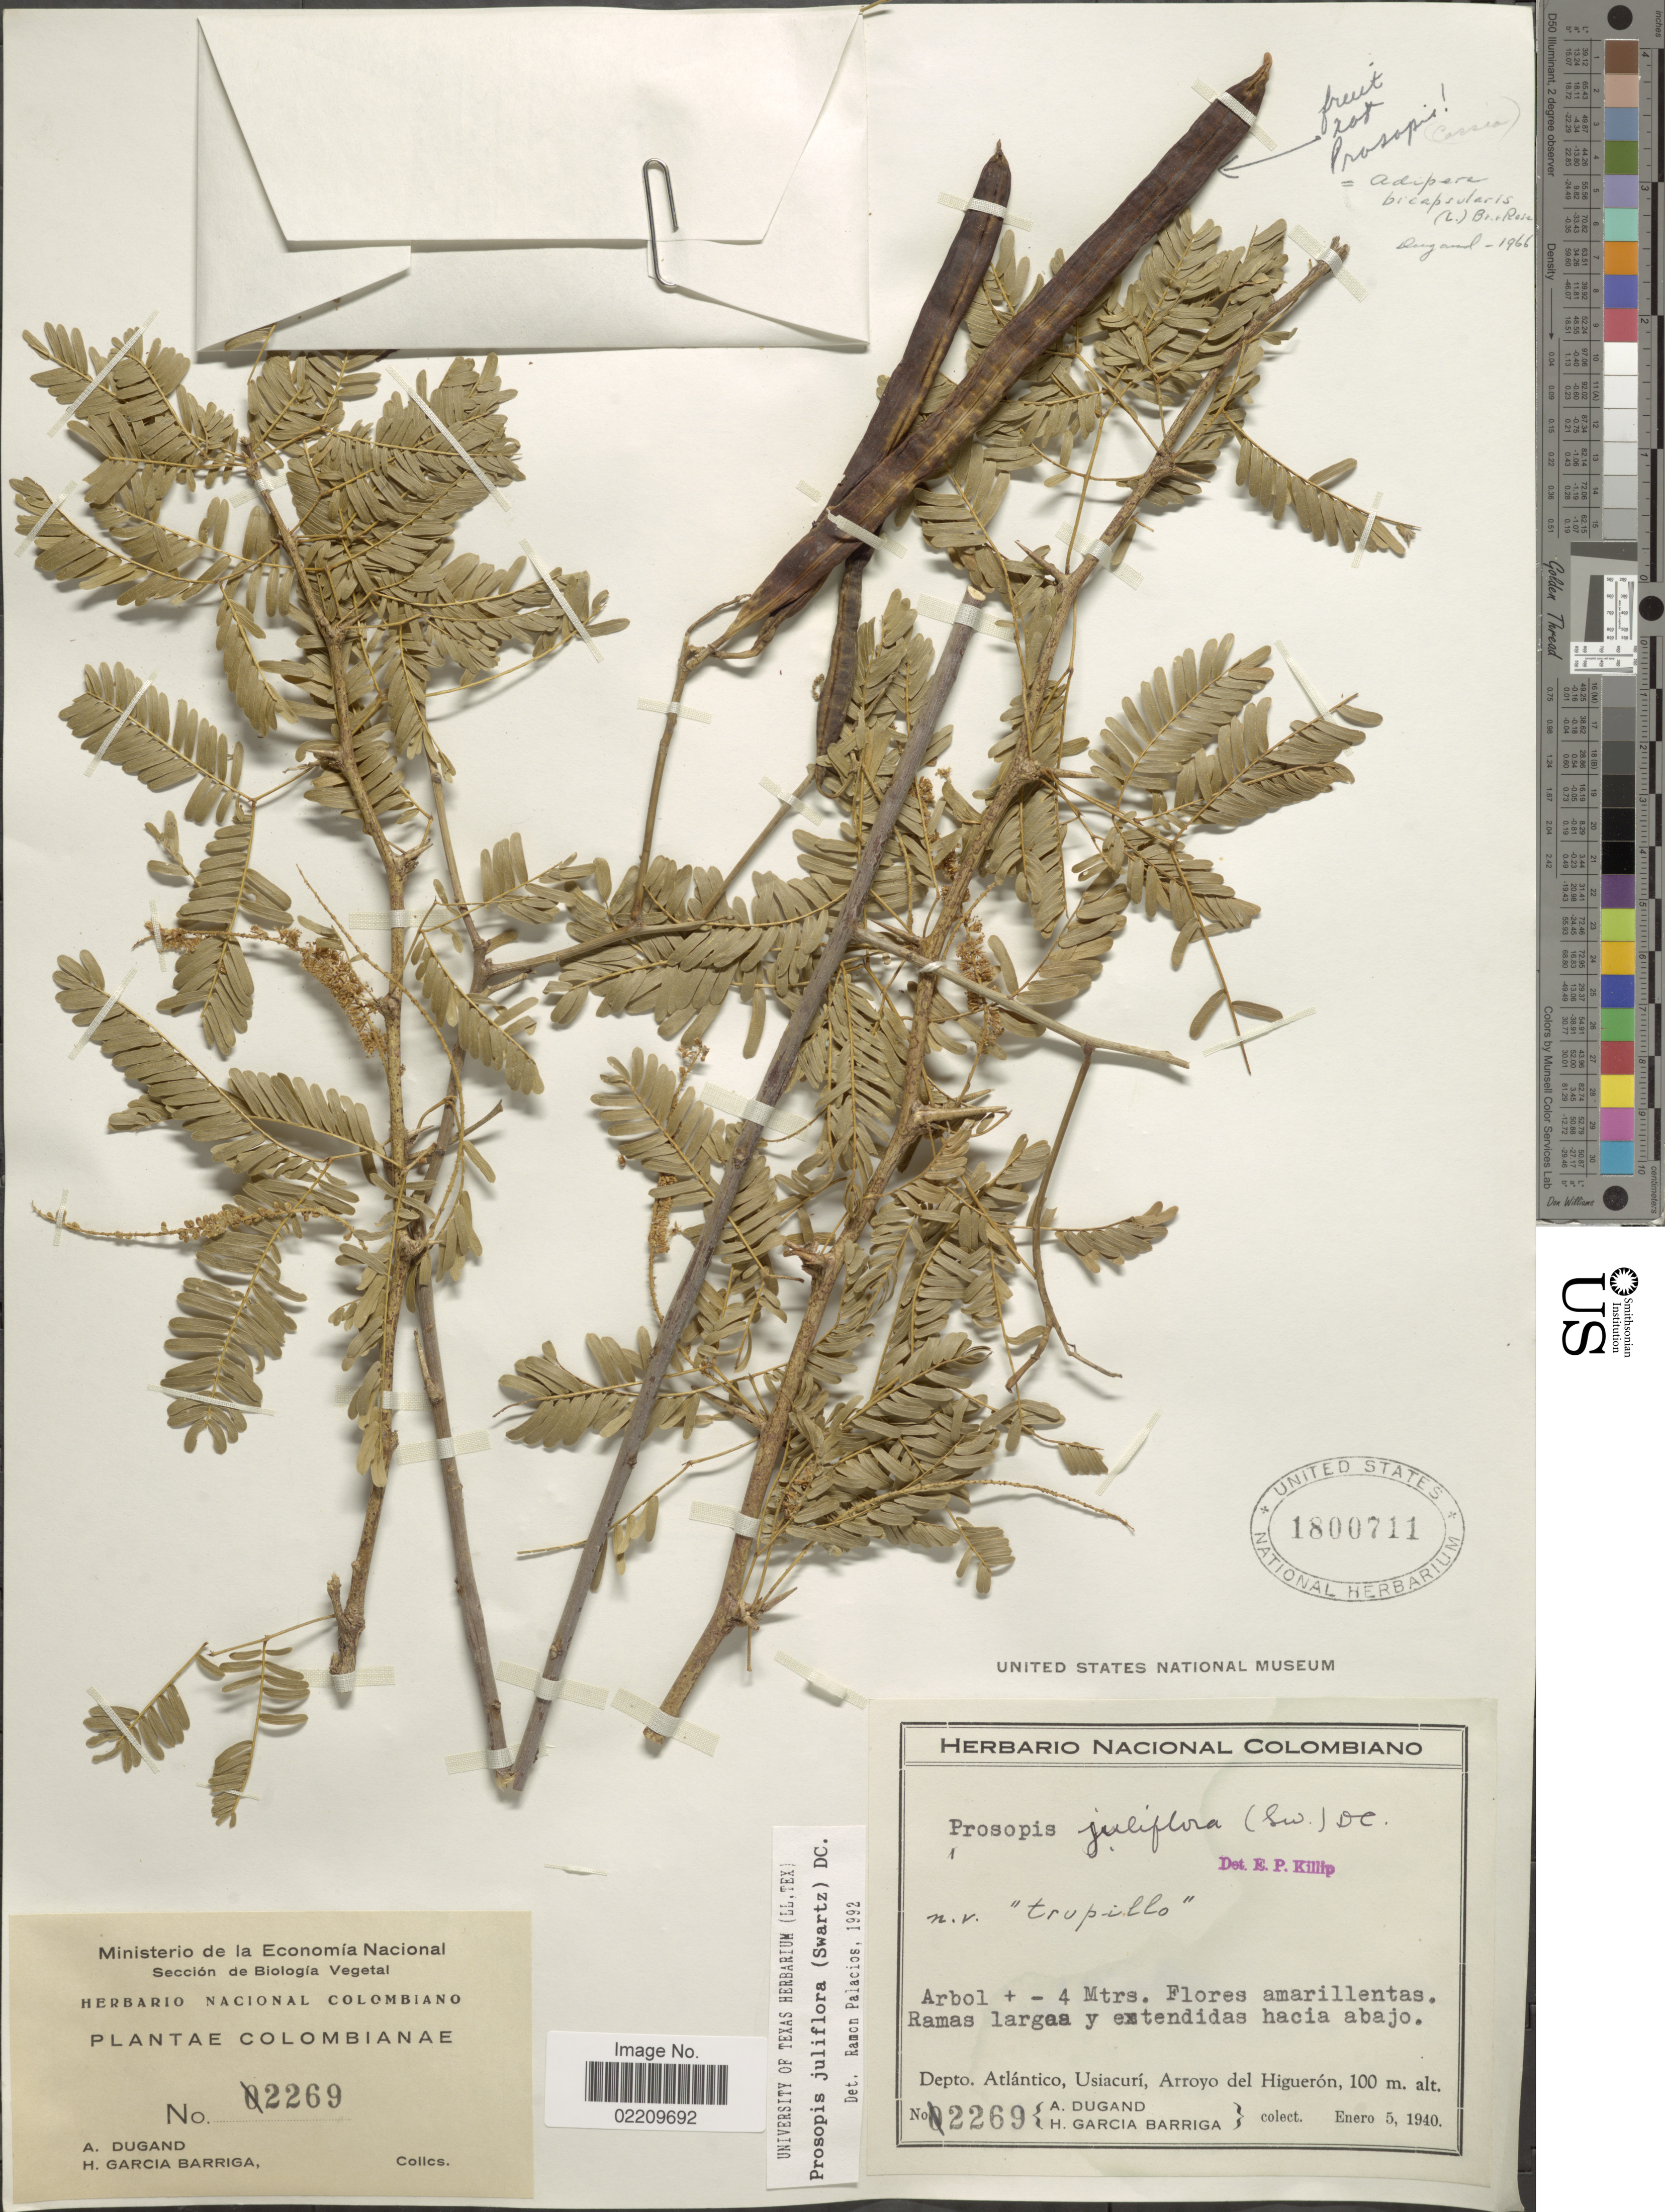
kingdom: Plantae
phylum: Tracheophyta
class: Magnoliopsida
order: Fabales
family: Fabaceae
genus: Neltuma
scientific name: Neltuma juliflora var. juliflora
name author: (Sw.) Raf.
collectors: A. Dugand & H. García Barriga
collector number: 2269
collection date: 1940-01-05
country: Colombia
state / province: Atlántico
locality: Depto. Atlántico, Usiacurí, Arroyo del Higuerón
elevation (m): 100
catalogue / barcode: US 1800711